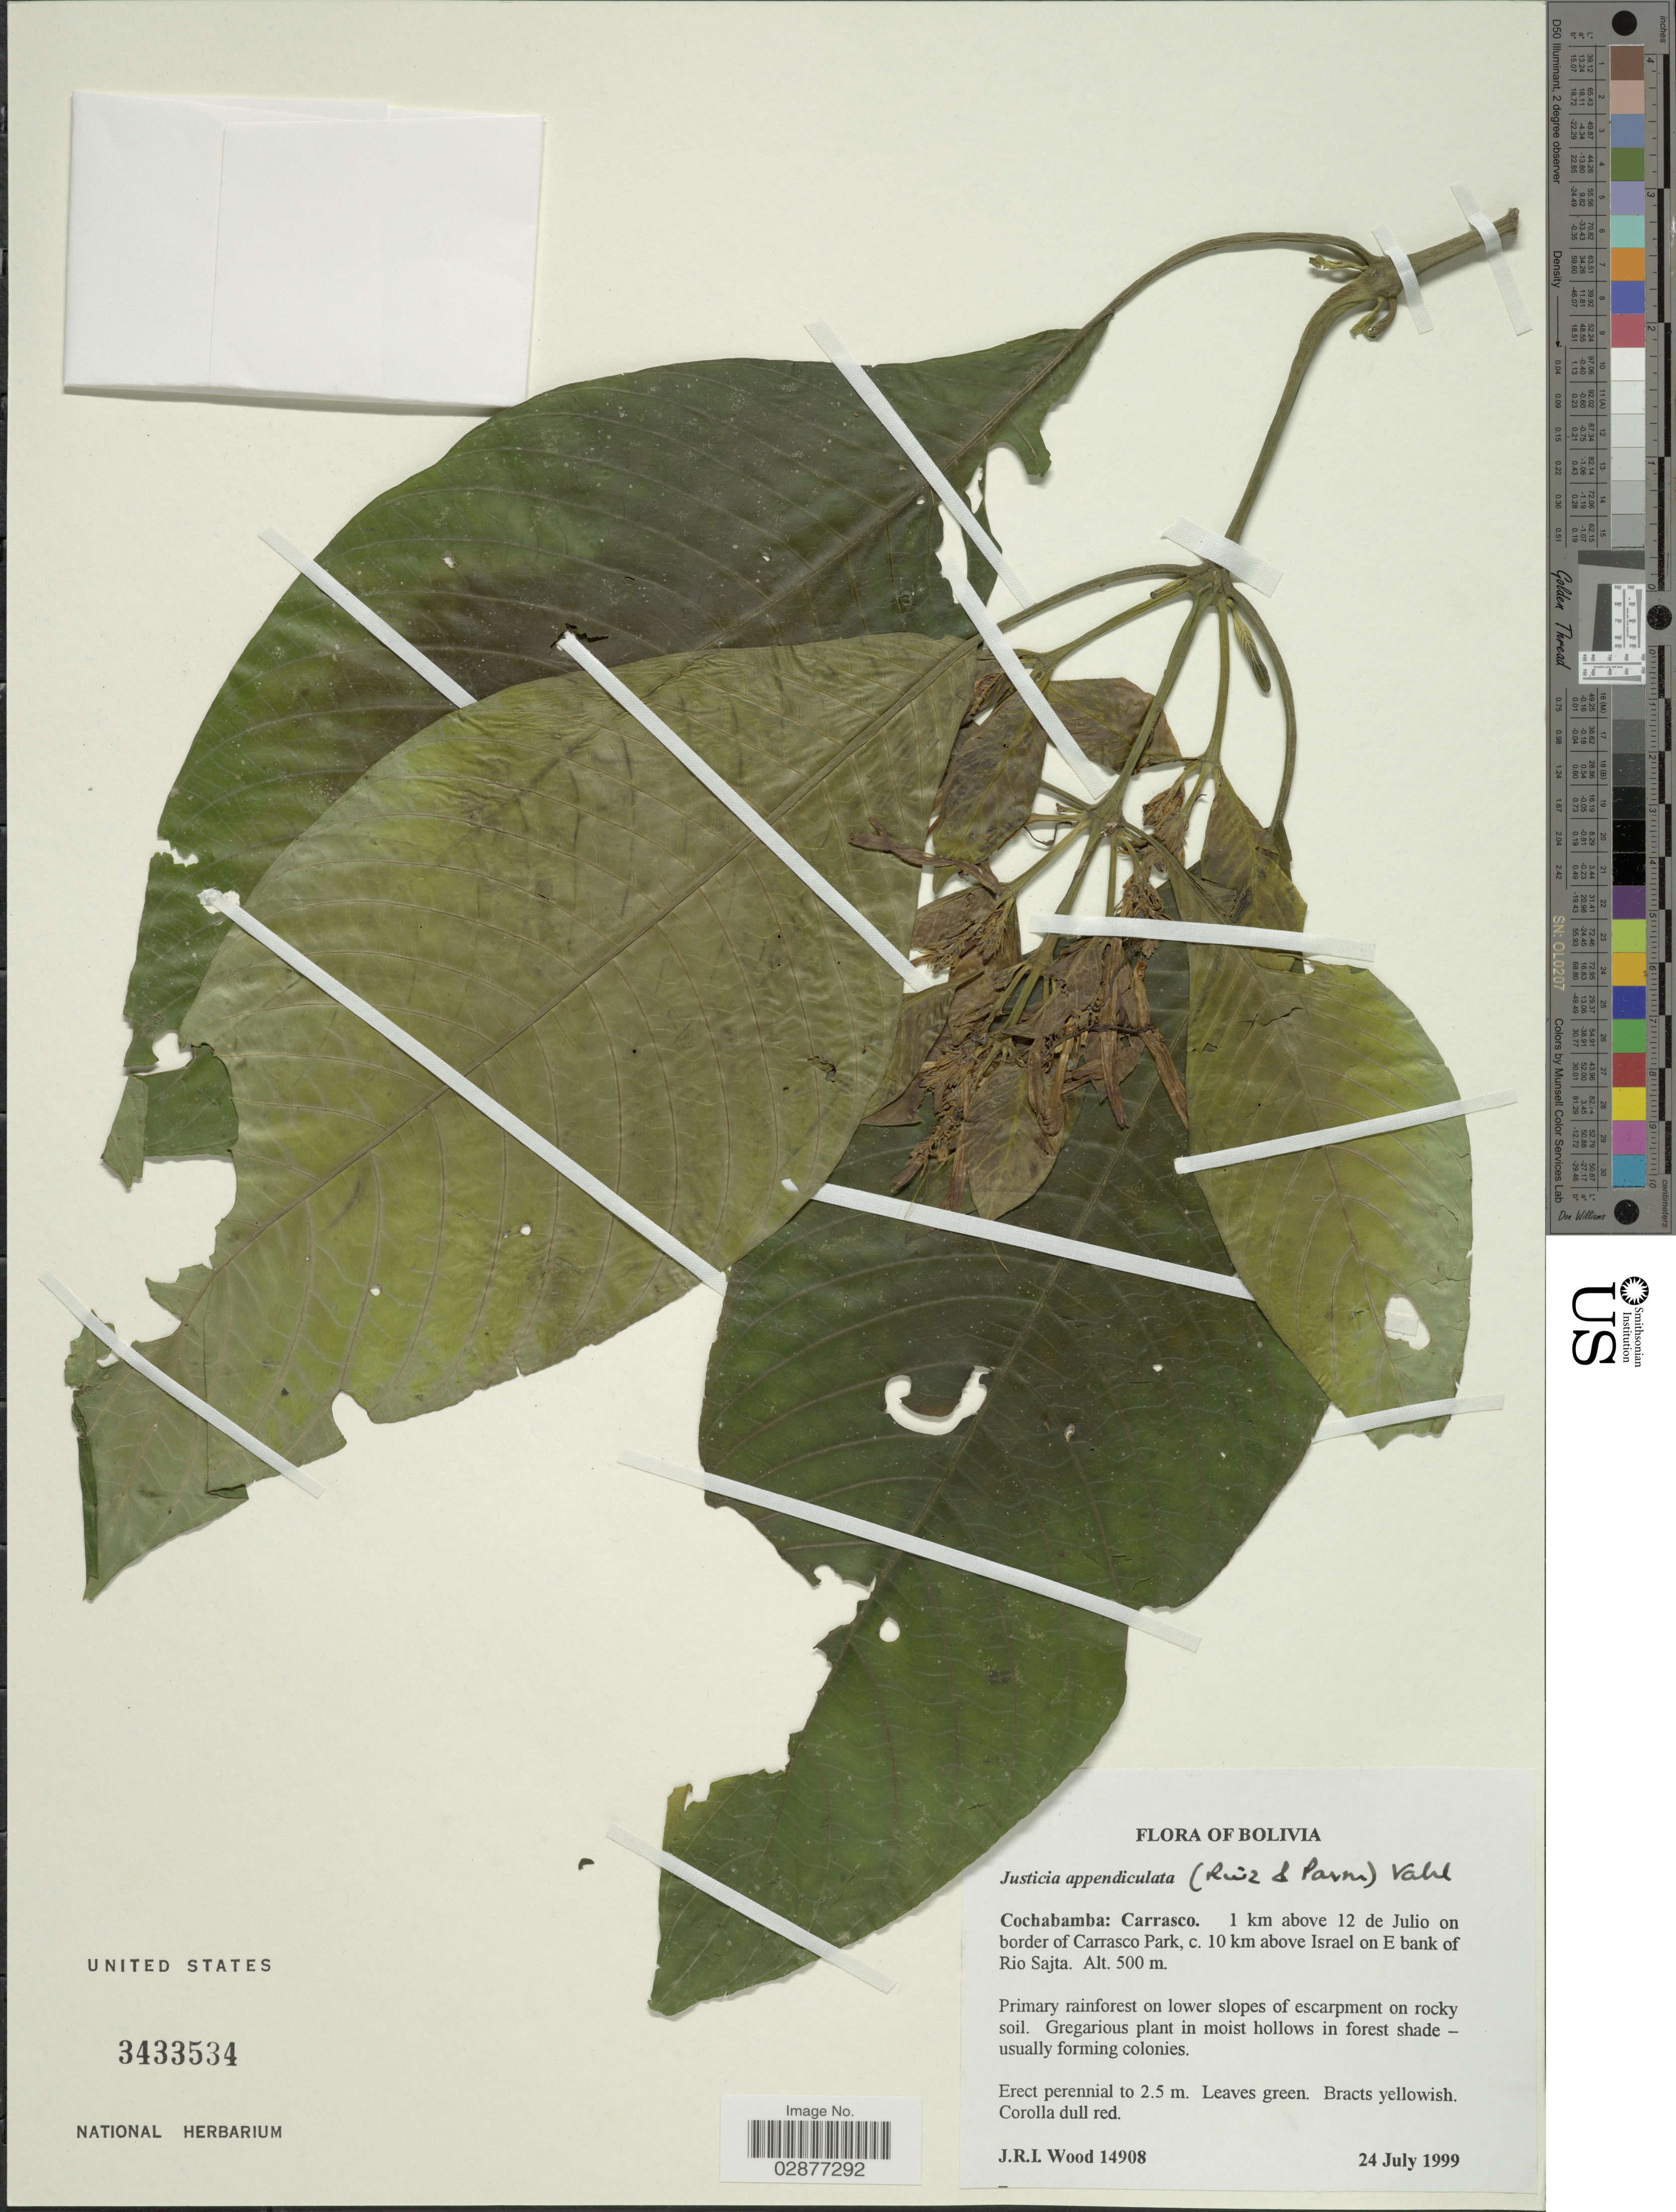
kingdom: Plantae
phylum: Tracheophyta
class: Magnoliopsida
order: Lamiales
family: Acanthaceae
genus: Justicia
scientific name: Justicia appendiculata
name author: (Ruiz & Pav.) Vahl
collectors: J. R. I. Wood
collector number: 14908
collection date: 1999-07-24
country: Bolivia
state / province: Cochabamba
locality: Carrascoi, 1 km above 12 de Julio on border of Carrasco Park, c. 10 km above Israel on E bank of Rio Sajta.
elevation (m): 500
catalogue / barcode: US 3433534